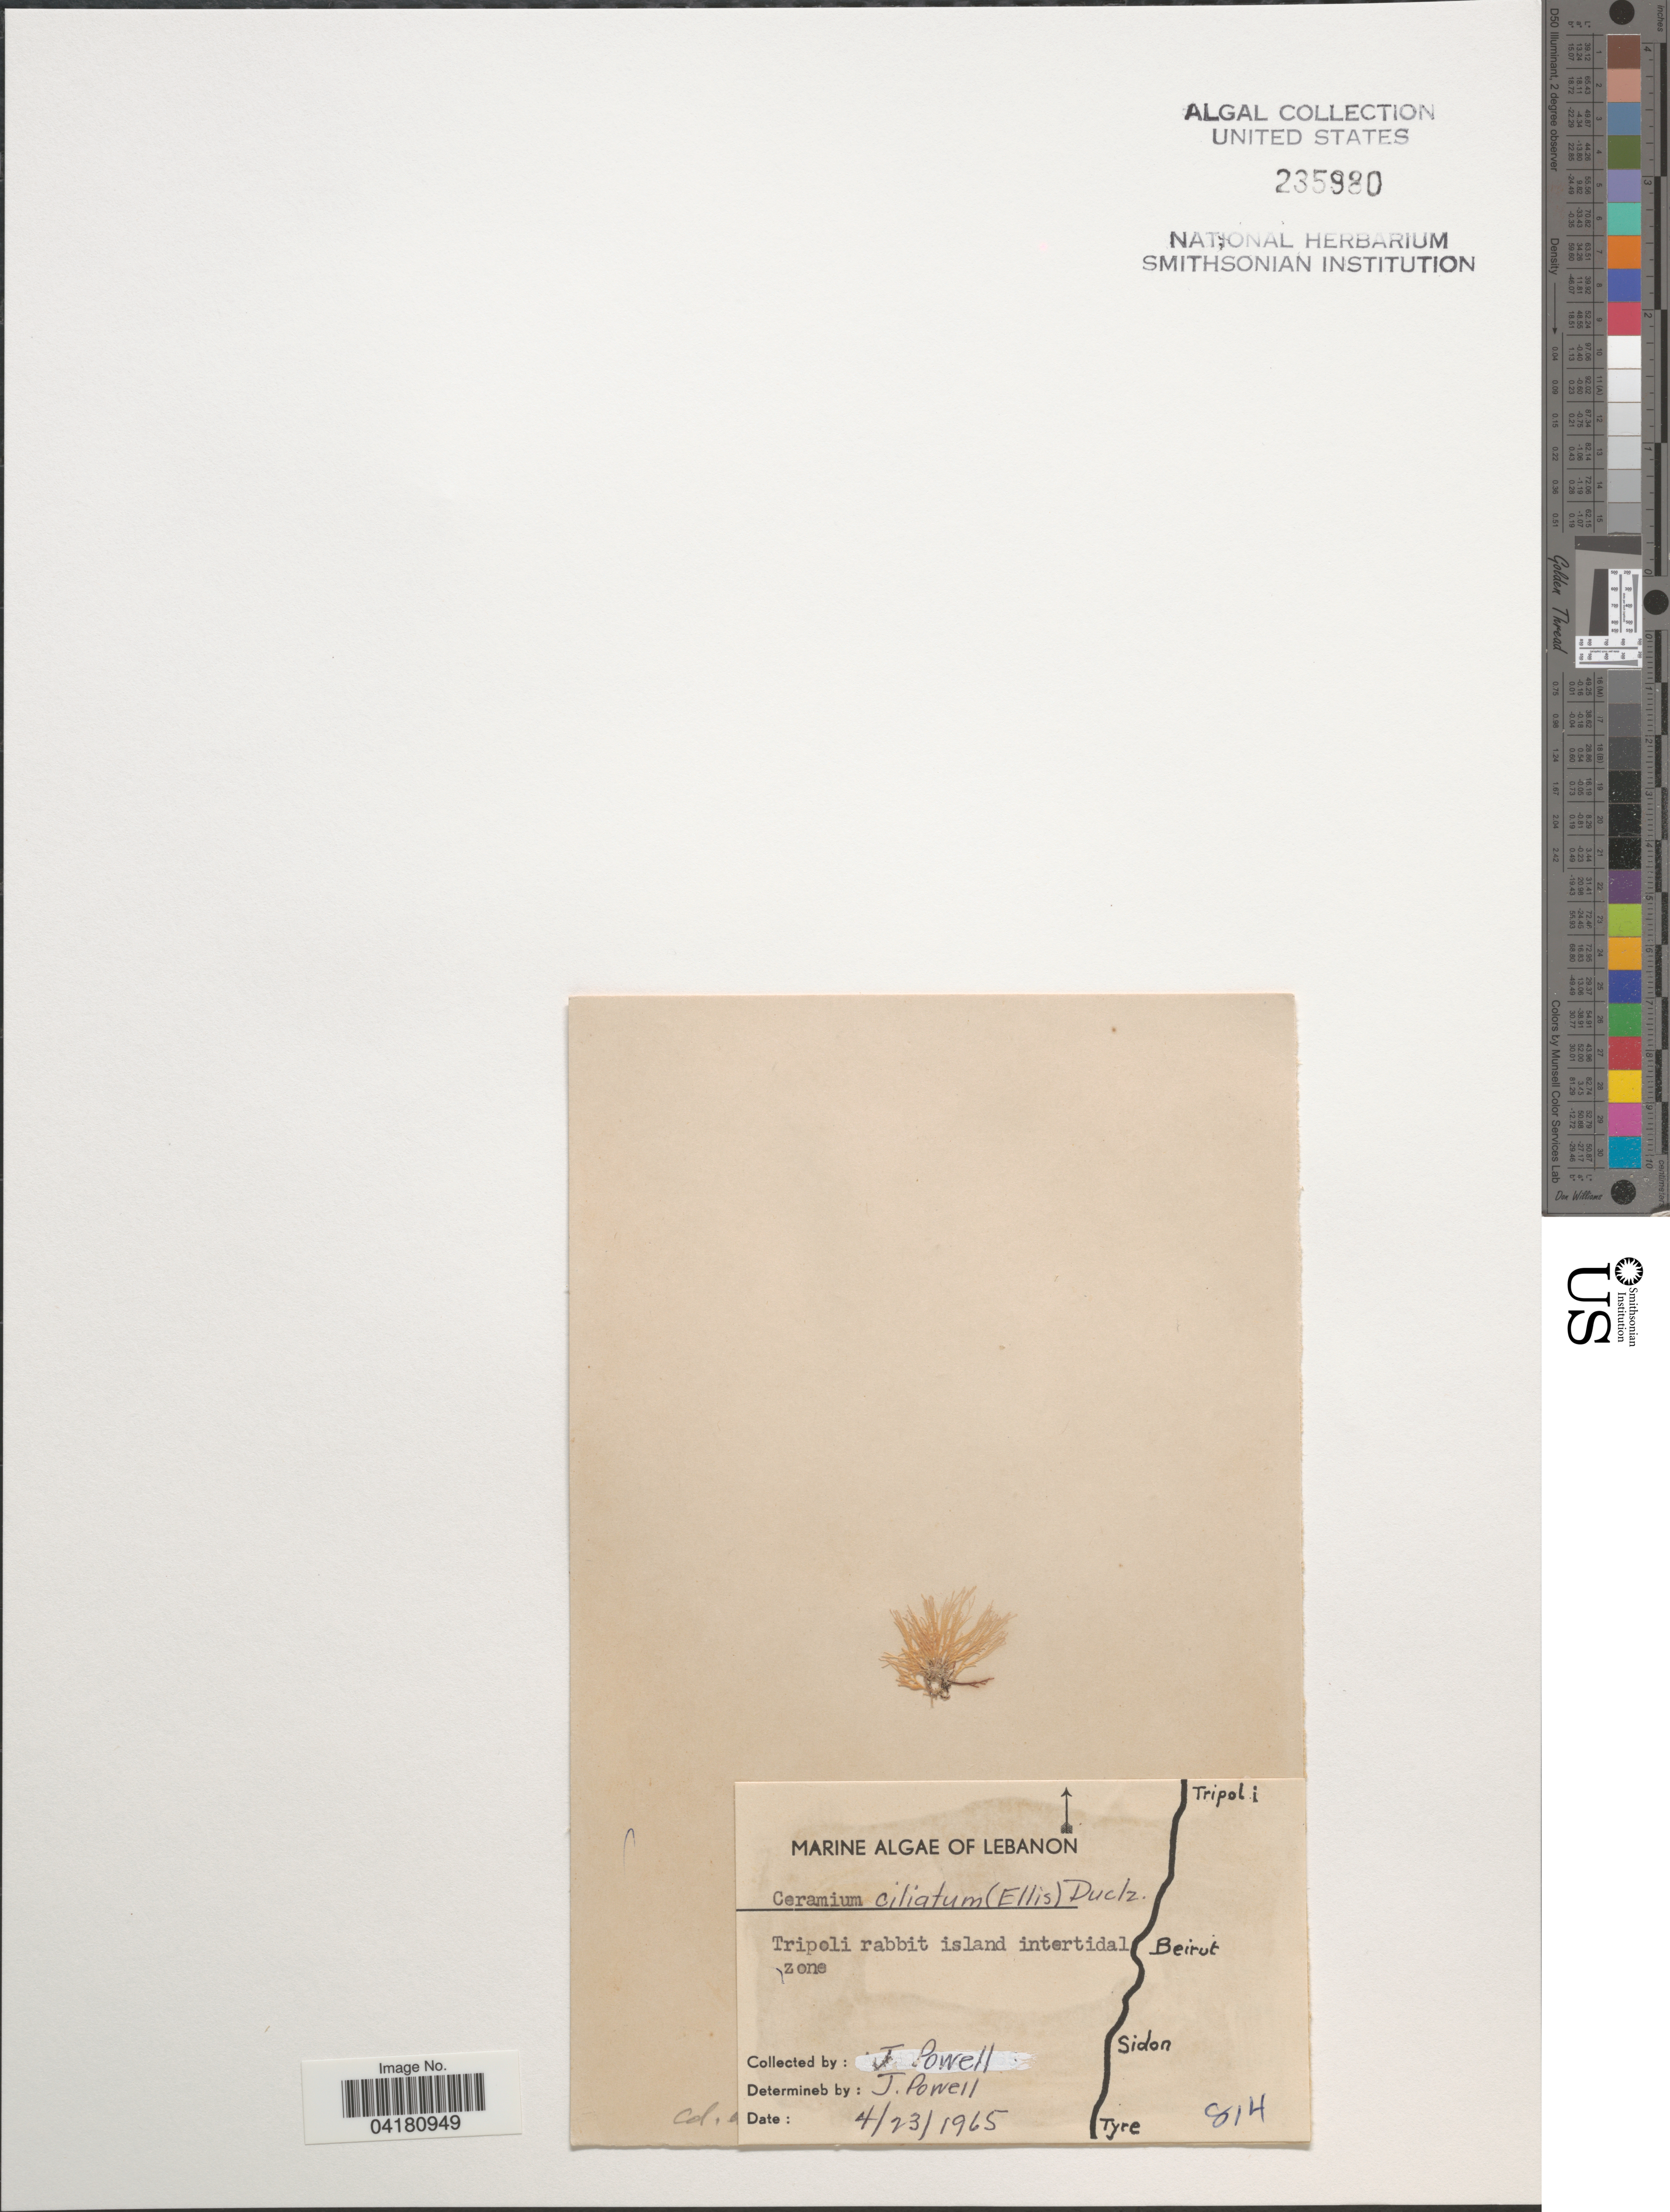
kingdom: Plantae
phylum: Rhodophyta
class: Florideophyceae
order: Ceramiales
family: Ceramiaceae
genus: Ceramium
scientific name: Ceramium ciliatum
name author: (J. Ellis) Ducluzeau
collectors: J. Powell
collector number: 814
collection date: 1965-04-23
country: Lebanon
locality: Tripoli rabbit island intertidal zone.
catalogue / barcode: US 235980